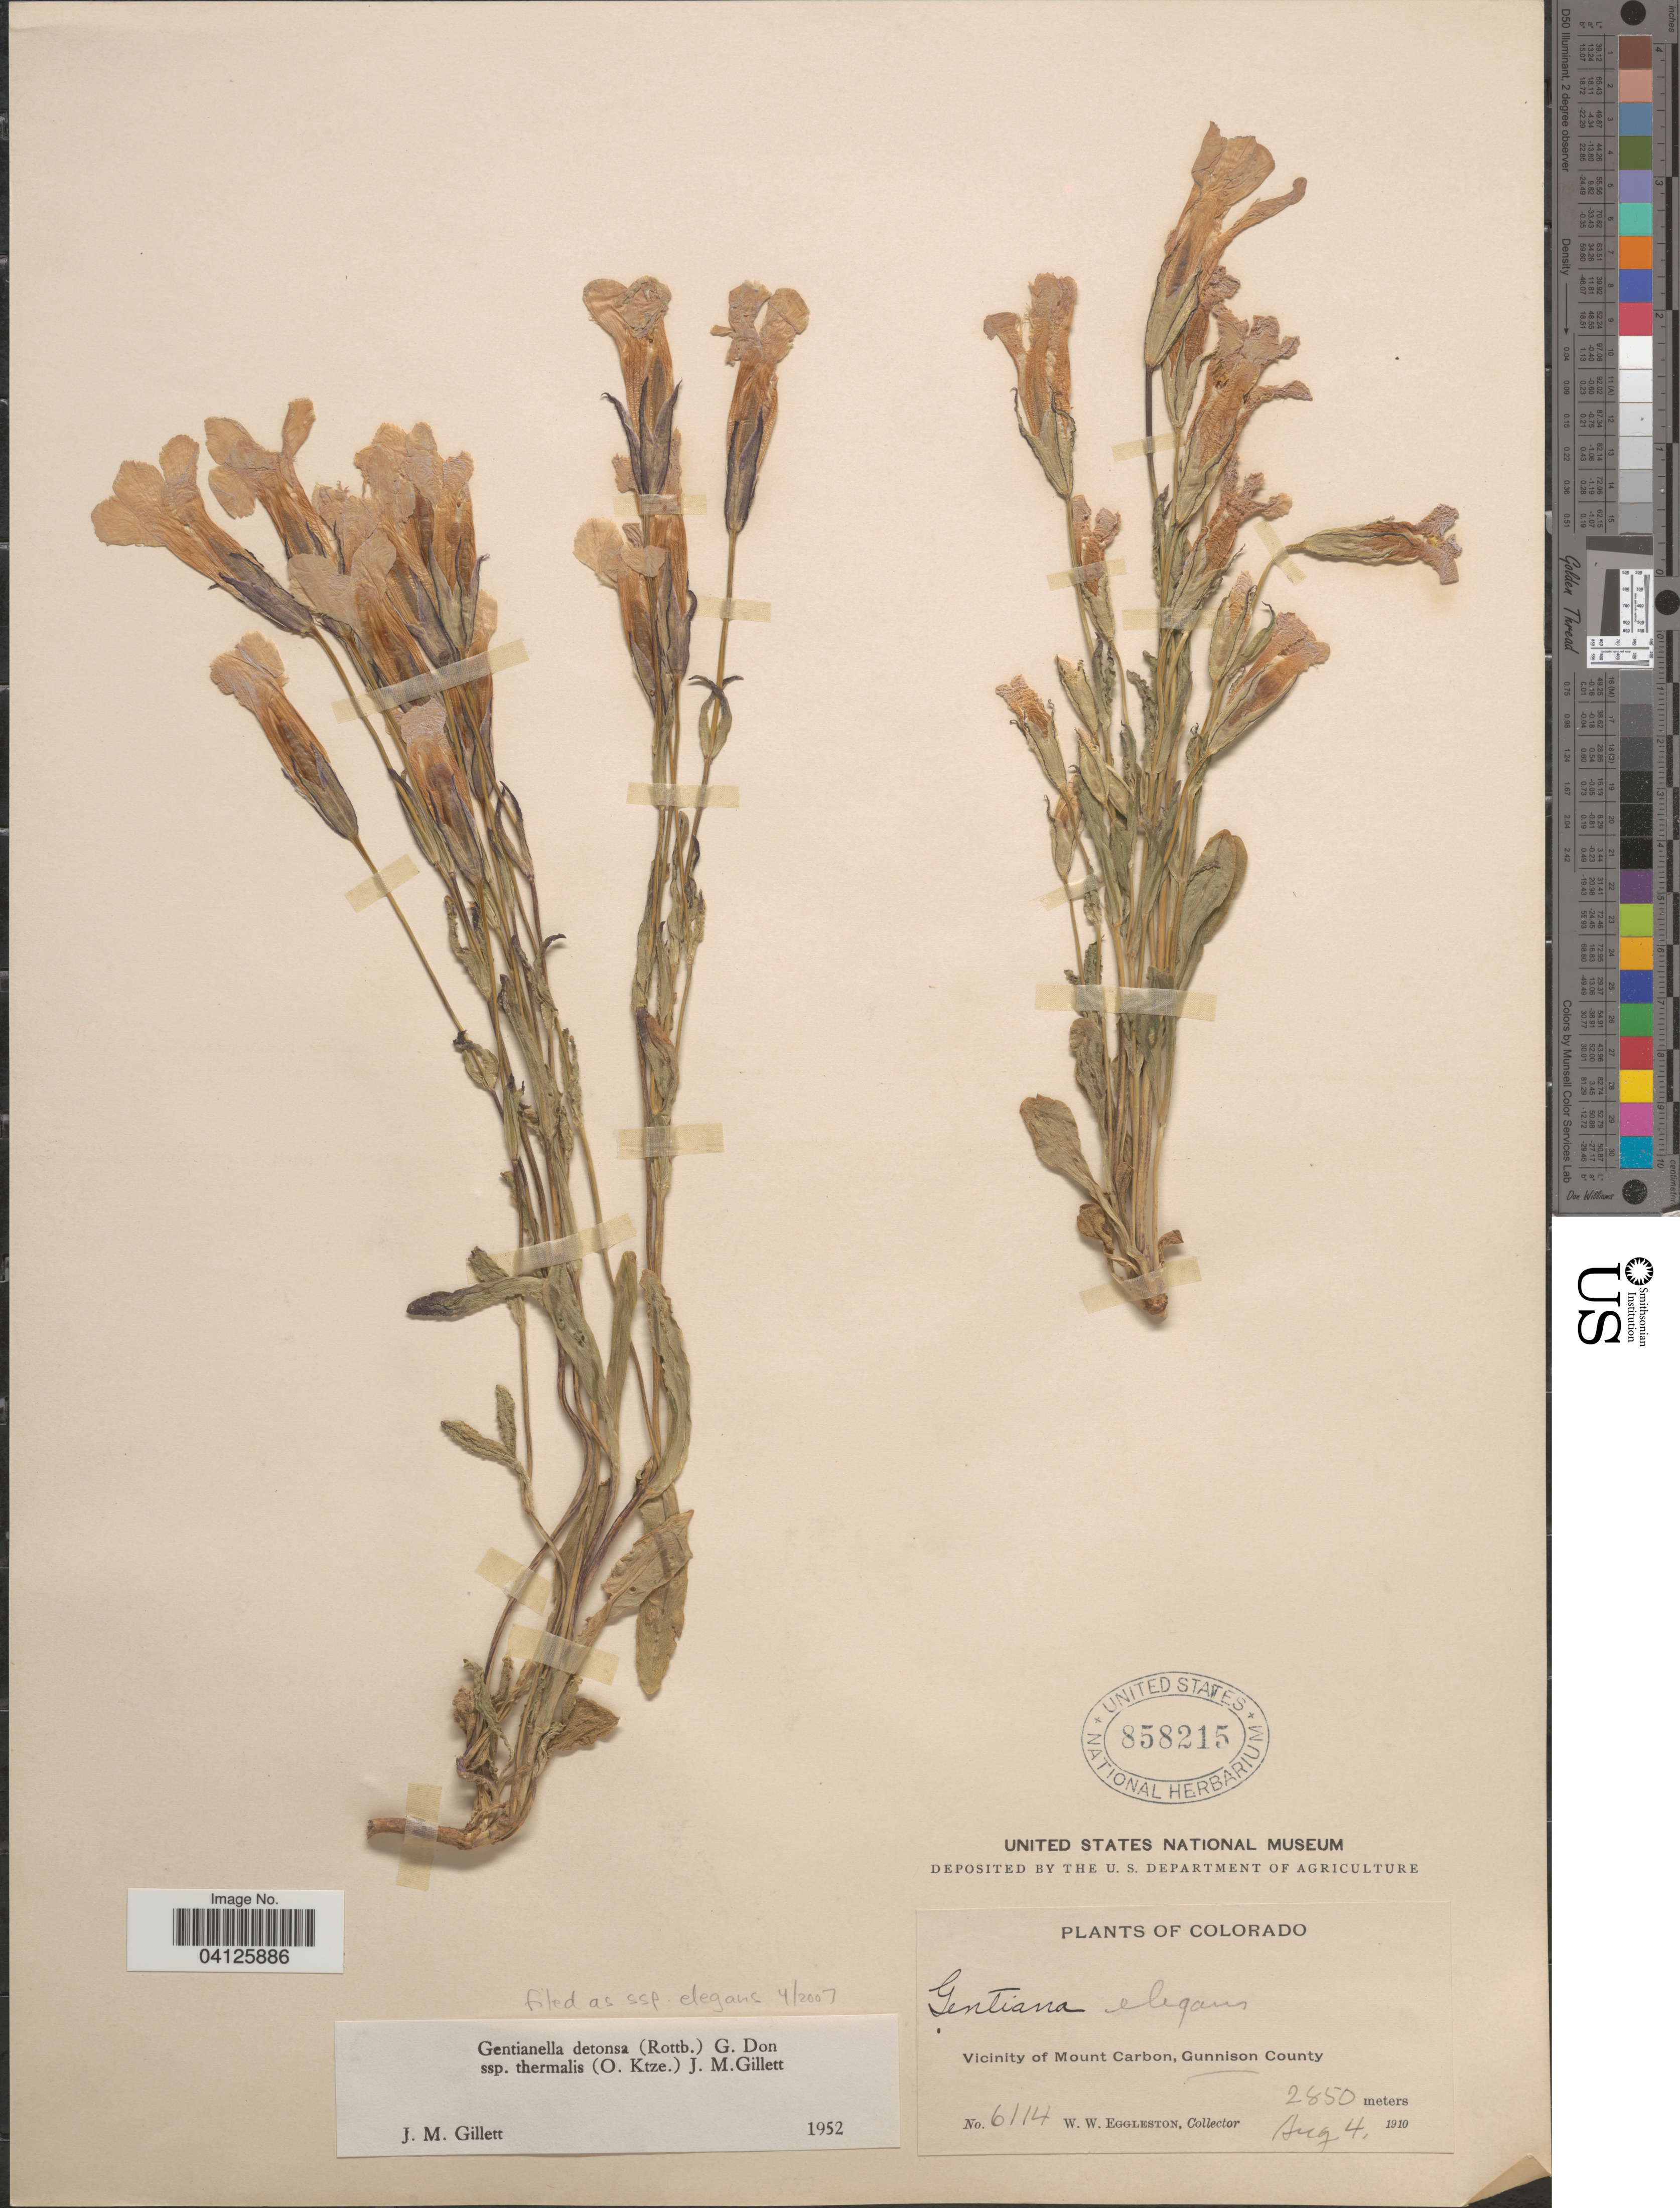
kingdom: Plantae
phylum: Tracheophyta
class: Magnoliopsida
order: Gentianales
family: Gentianaceae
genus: Gentianella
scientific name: Gentianella detonsa subsp. elegans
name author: (A. Gray) J.M. Gillett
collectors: W. W. Eggleston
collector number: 6114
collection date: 1910-08-04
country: United States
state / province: Colorado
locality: Vicinity of Mount Carbon, Gunnison County.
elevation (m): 2850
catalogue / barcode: US 858215